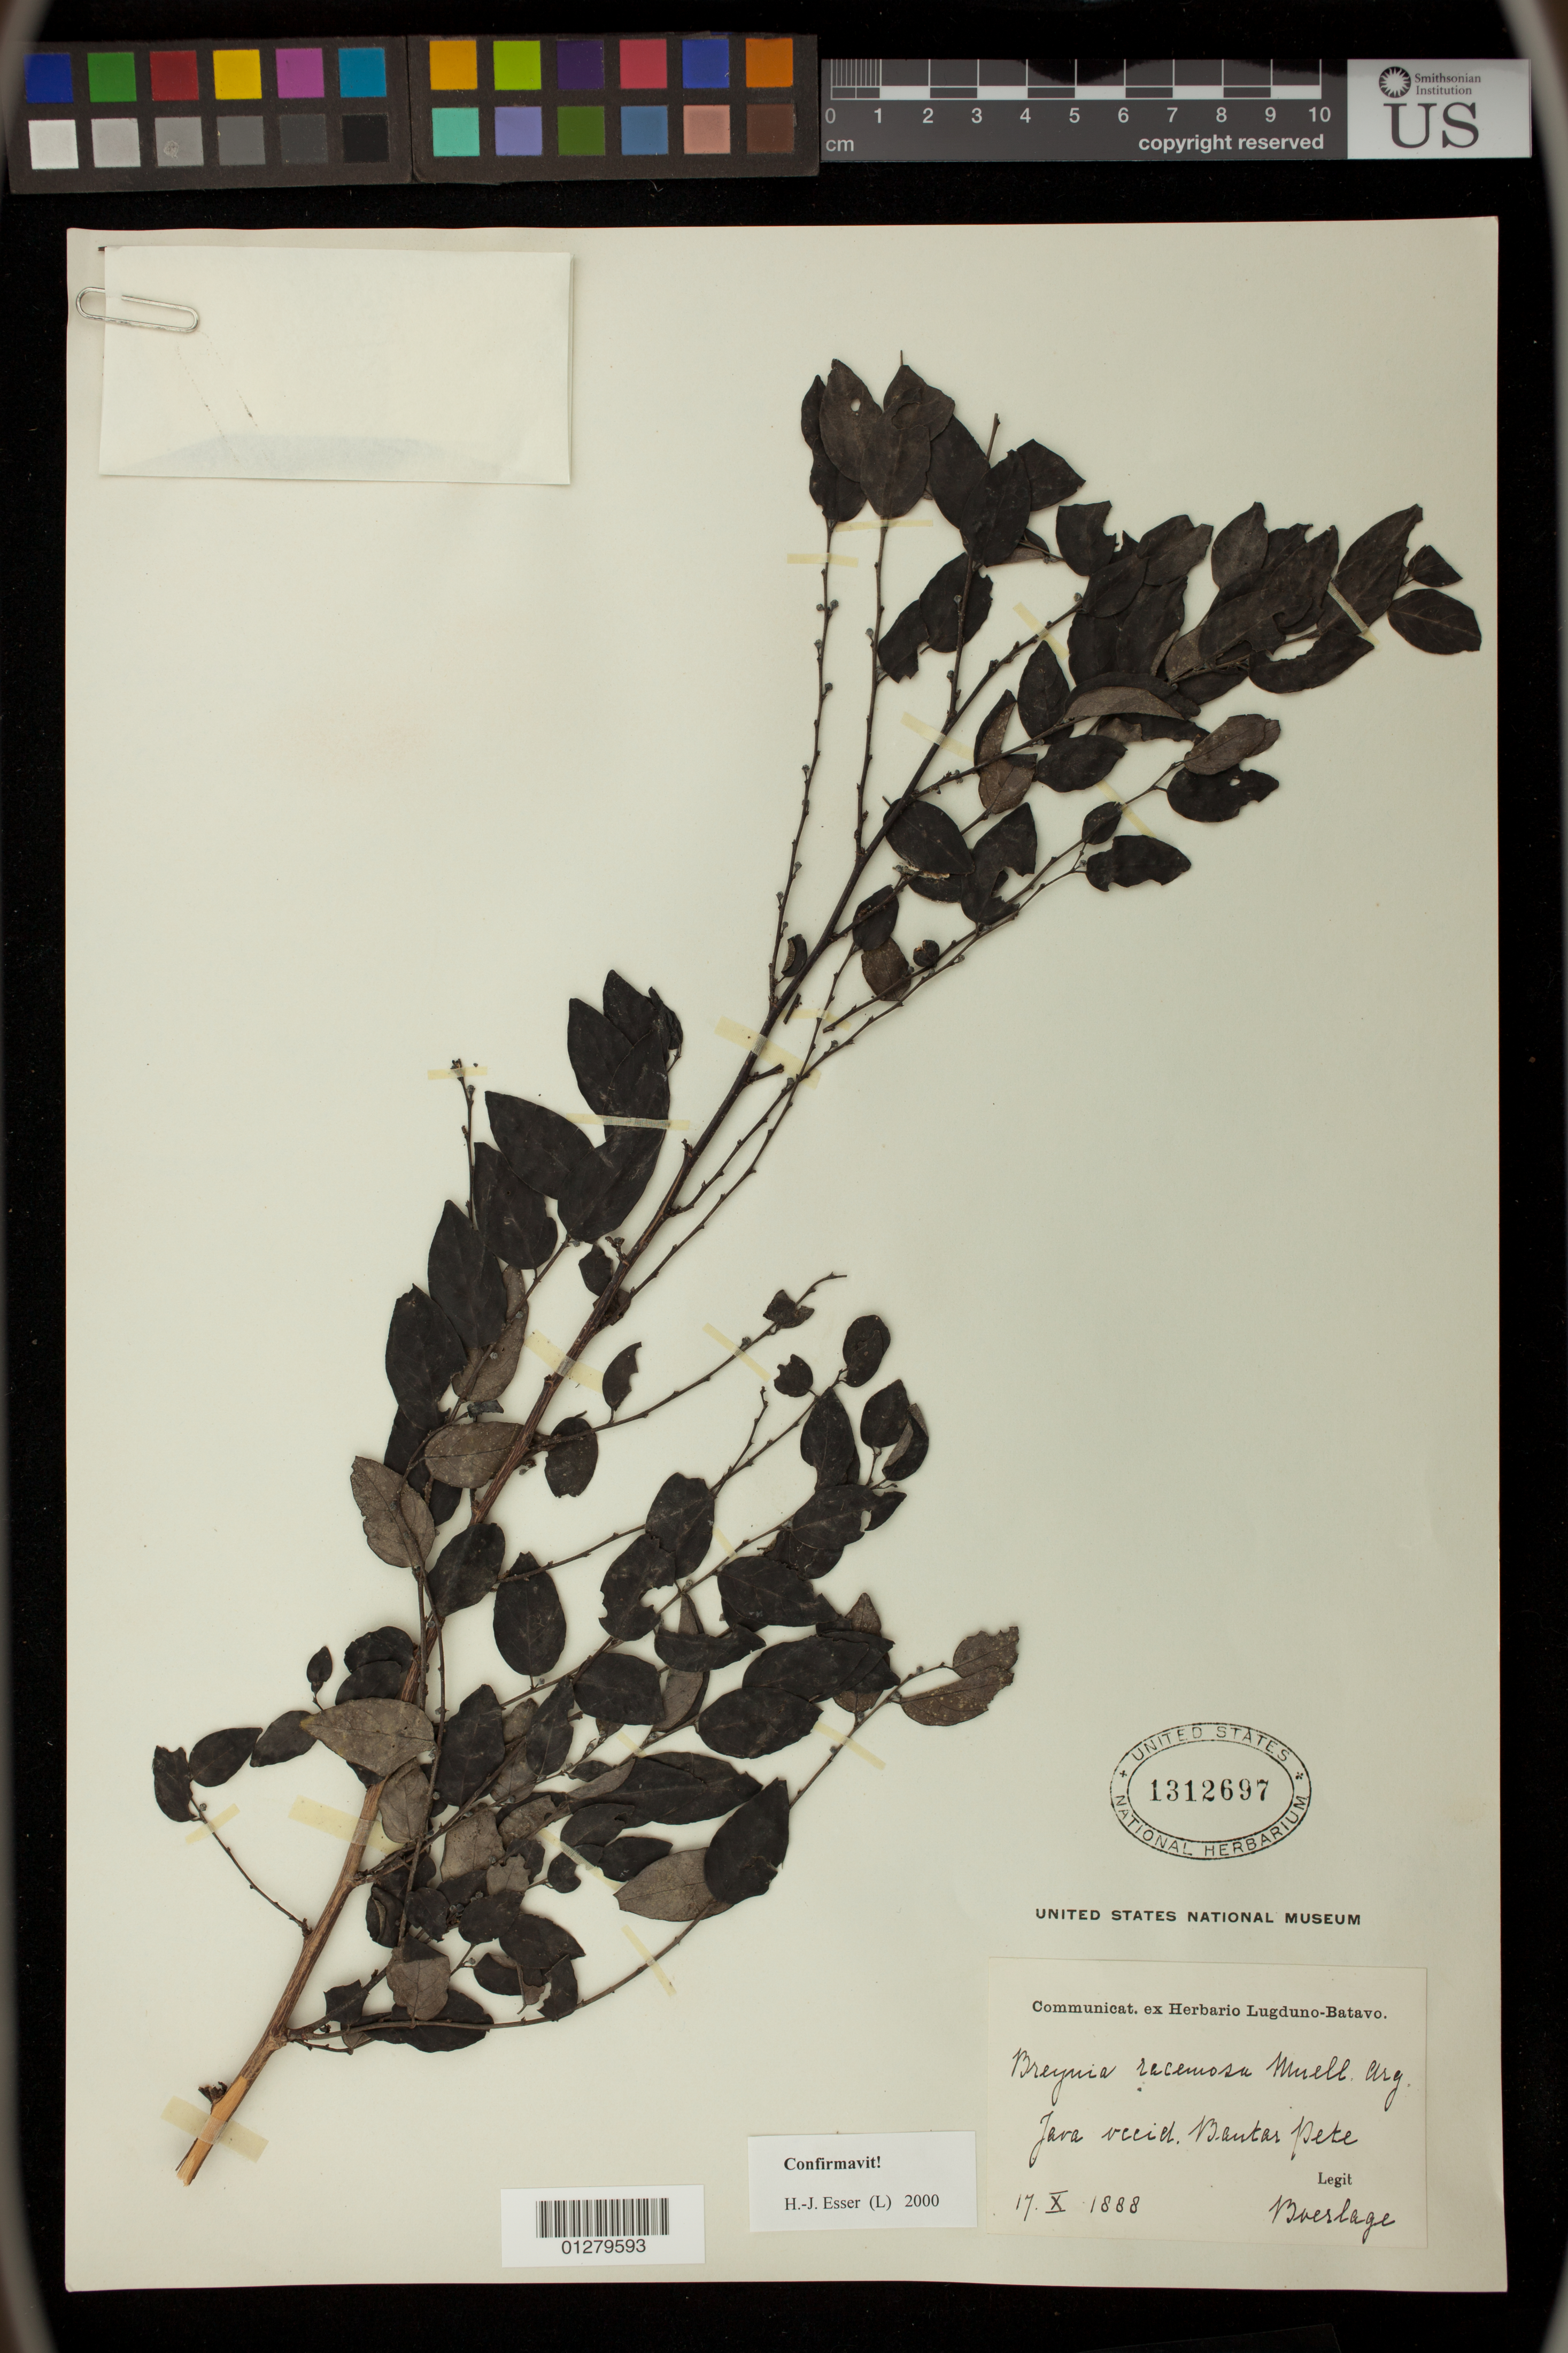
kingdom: Plantae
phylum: Tracheophyta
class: Magnoliopsida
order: Malpighiales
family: Phyllanthaceae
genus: Phyllanthus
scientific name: Phyllanthus reclinatus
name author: Roxb.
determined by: Wagner, W. L., (BOT), Smithsonian Institution - National Museum of Natural History (UNITED STATES)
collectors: -. Boerlage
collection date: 1888-10-17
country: Indonesia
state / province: Java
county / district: Jawa Barat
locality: Javas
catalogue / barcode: US 1312697